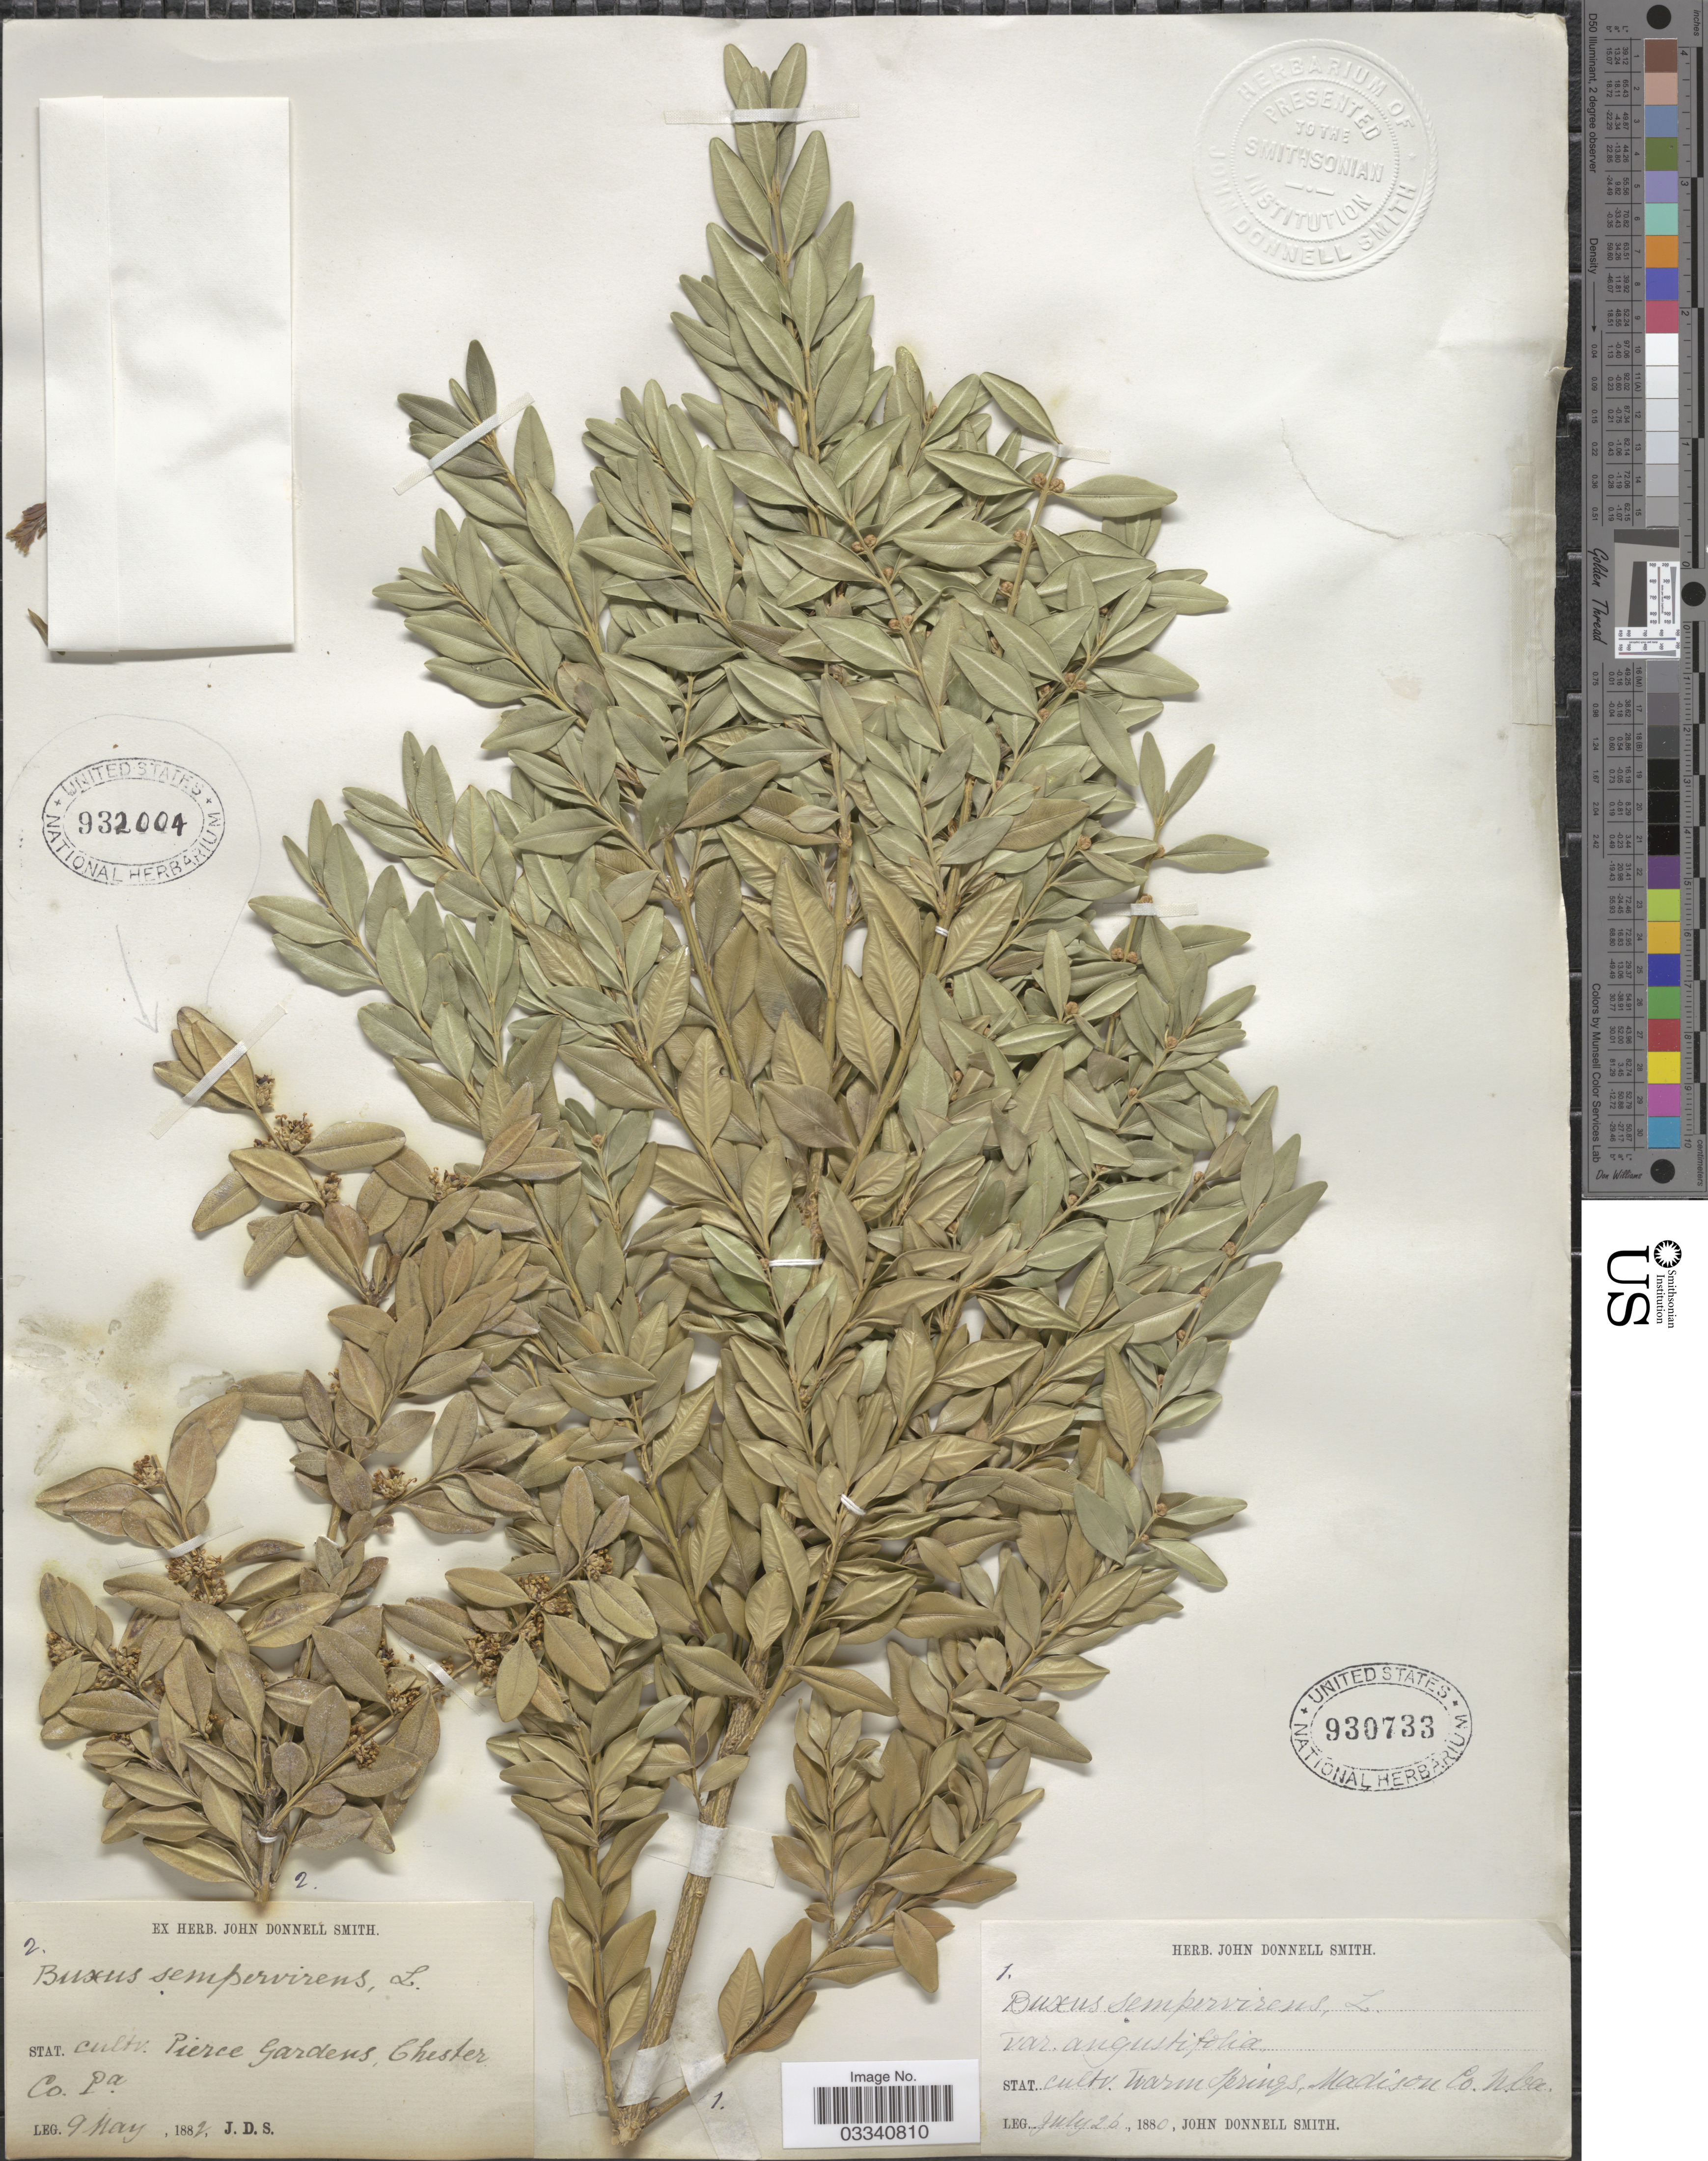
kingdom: Plantae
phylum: Tracheophyta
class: Magnoliopsida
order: Buxales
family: Buxaceae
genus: Buxus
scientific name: Buxus sempervirens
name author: L.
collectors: J. Donnell Smith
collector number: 1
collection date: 1880-07-26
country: United States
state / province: Nebraska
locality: Stat. cultv. Warm Springs, Madison Co.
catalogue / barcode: US 930733